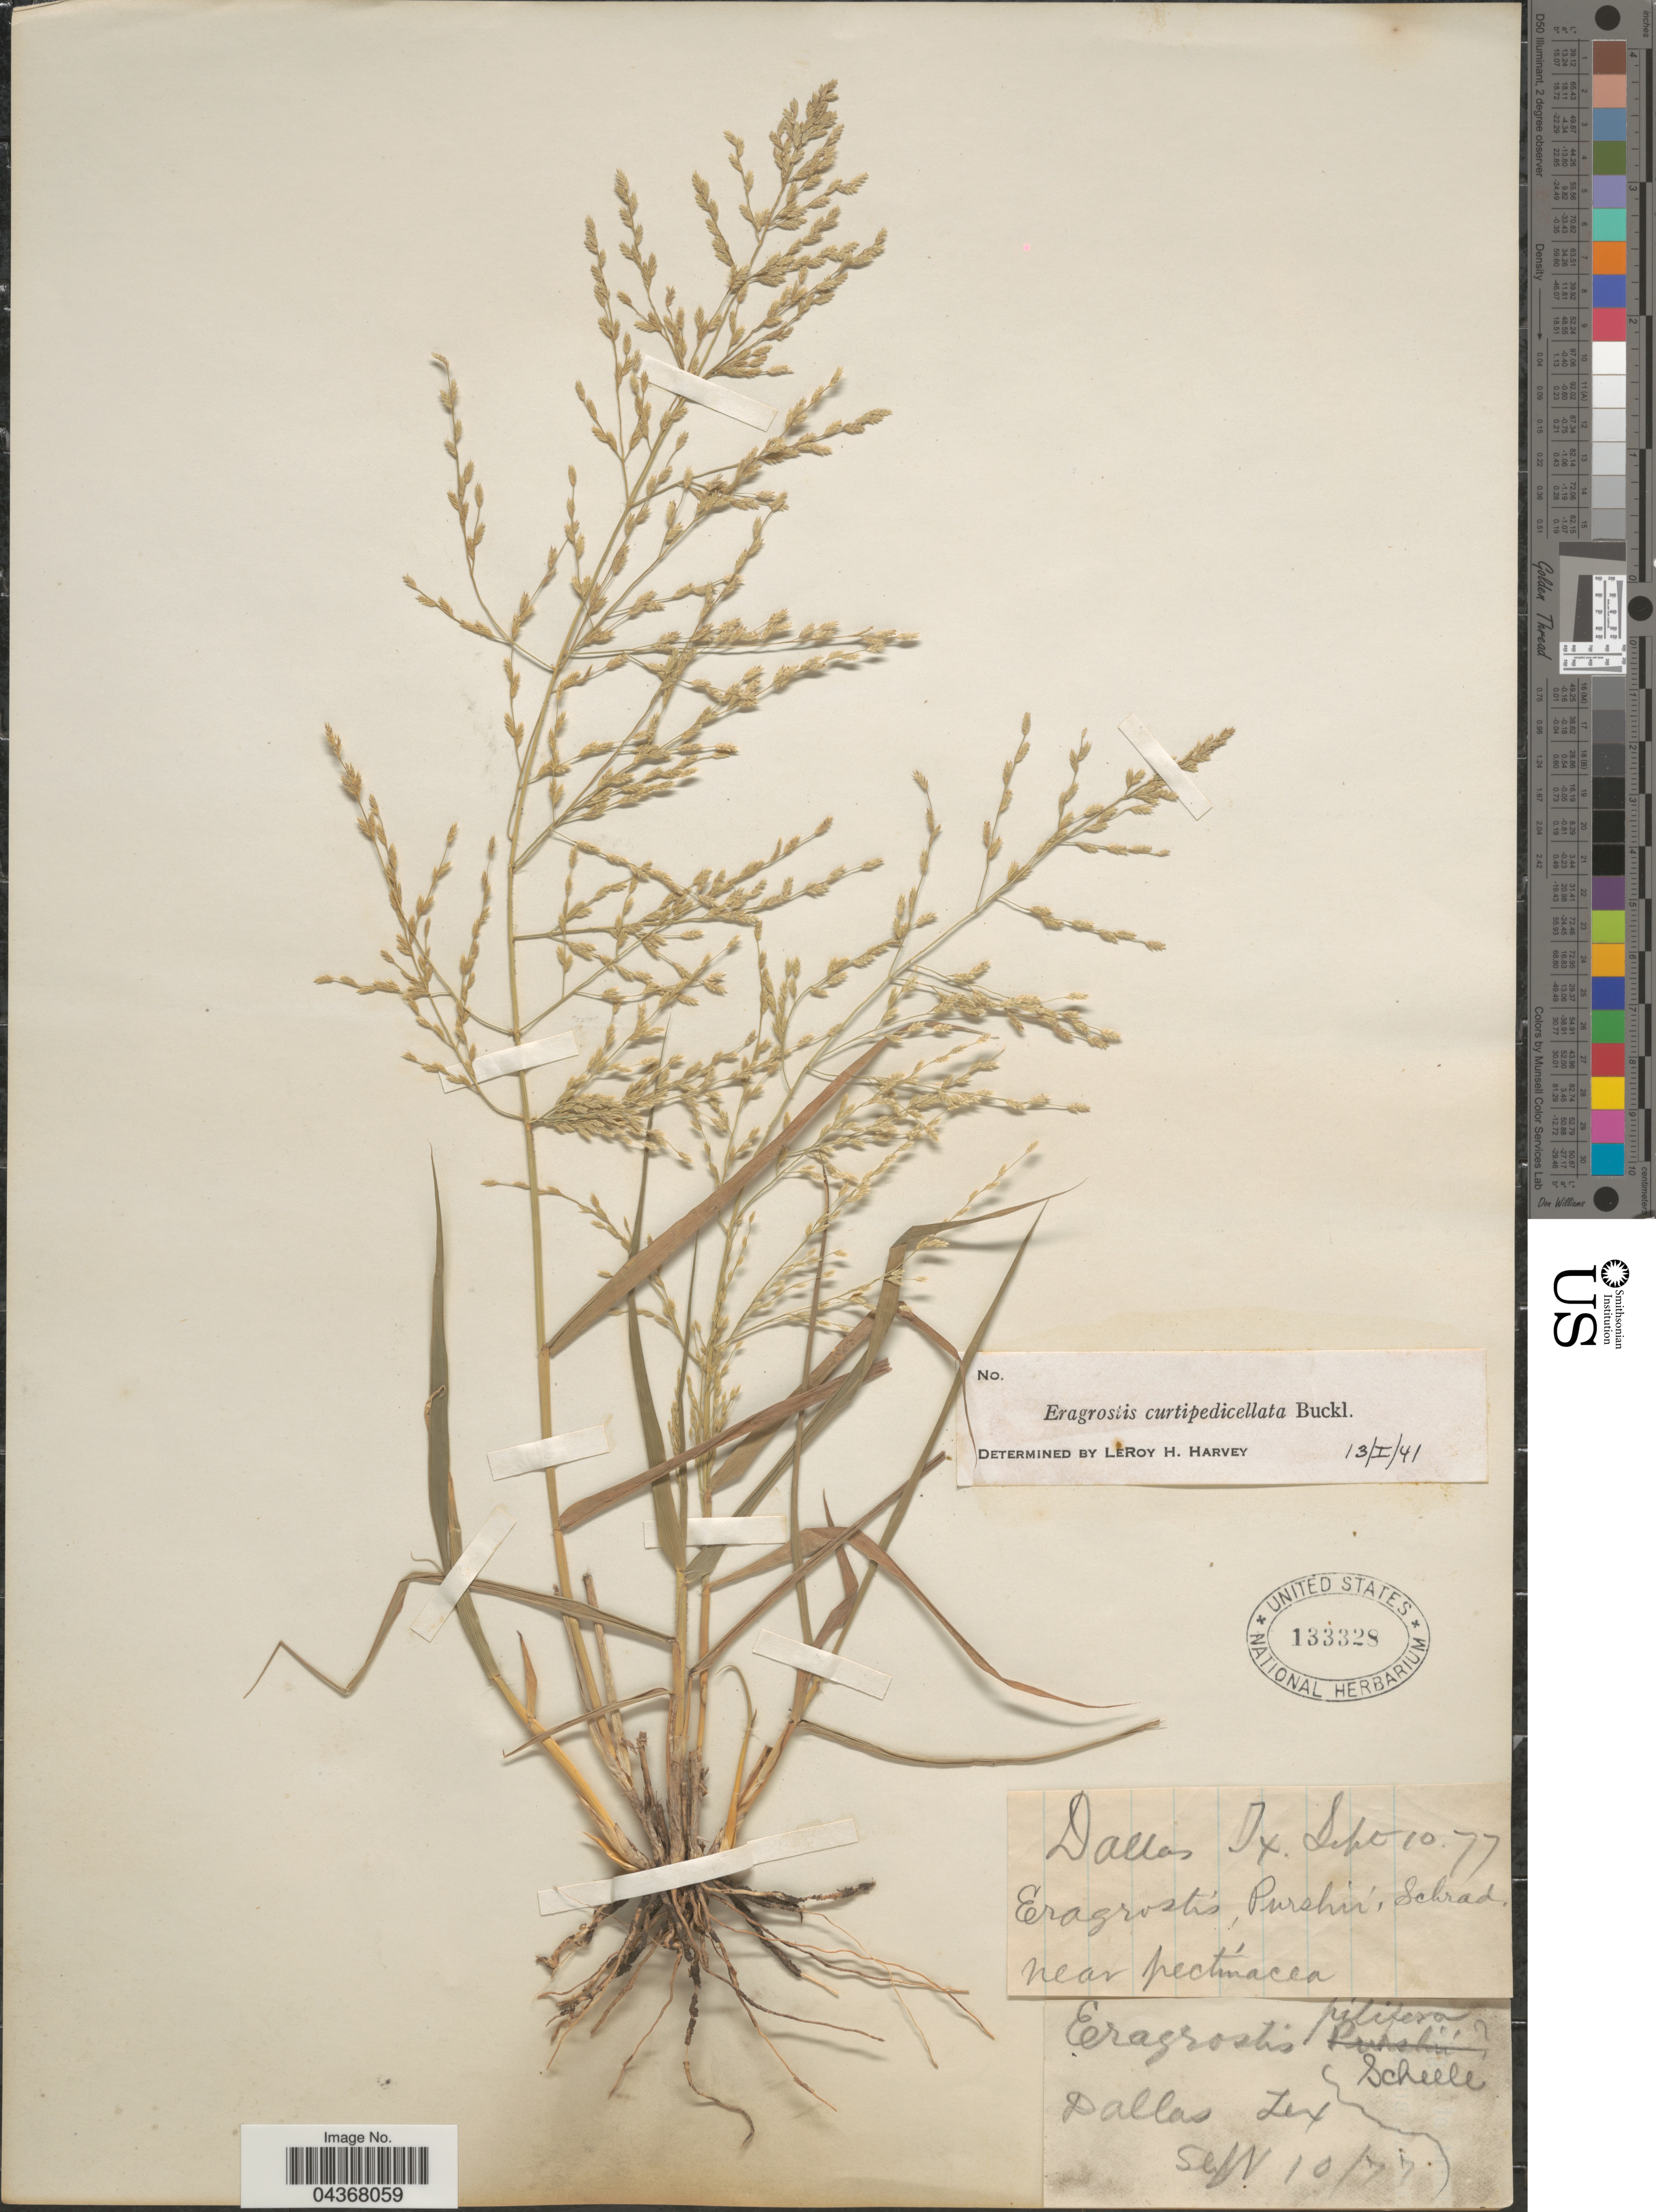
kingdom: Plantae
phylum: Tracheophyta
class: Liliopsida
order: Poales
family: Poaceae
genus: Eragrostis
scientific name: Eragrostis curtipedicellata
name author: Buckley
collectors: Scheele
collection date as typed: Transcribed d/m/y: 10/9/77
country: United States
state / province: Texas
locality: Dallas.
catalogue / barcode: US 133328